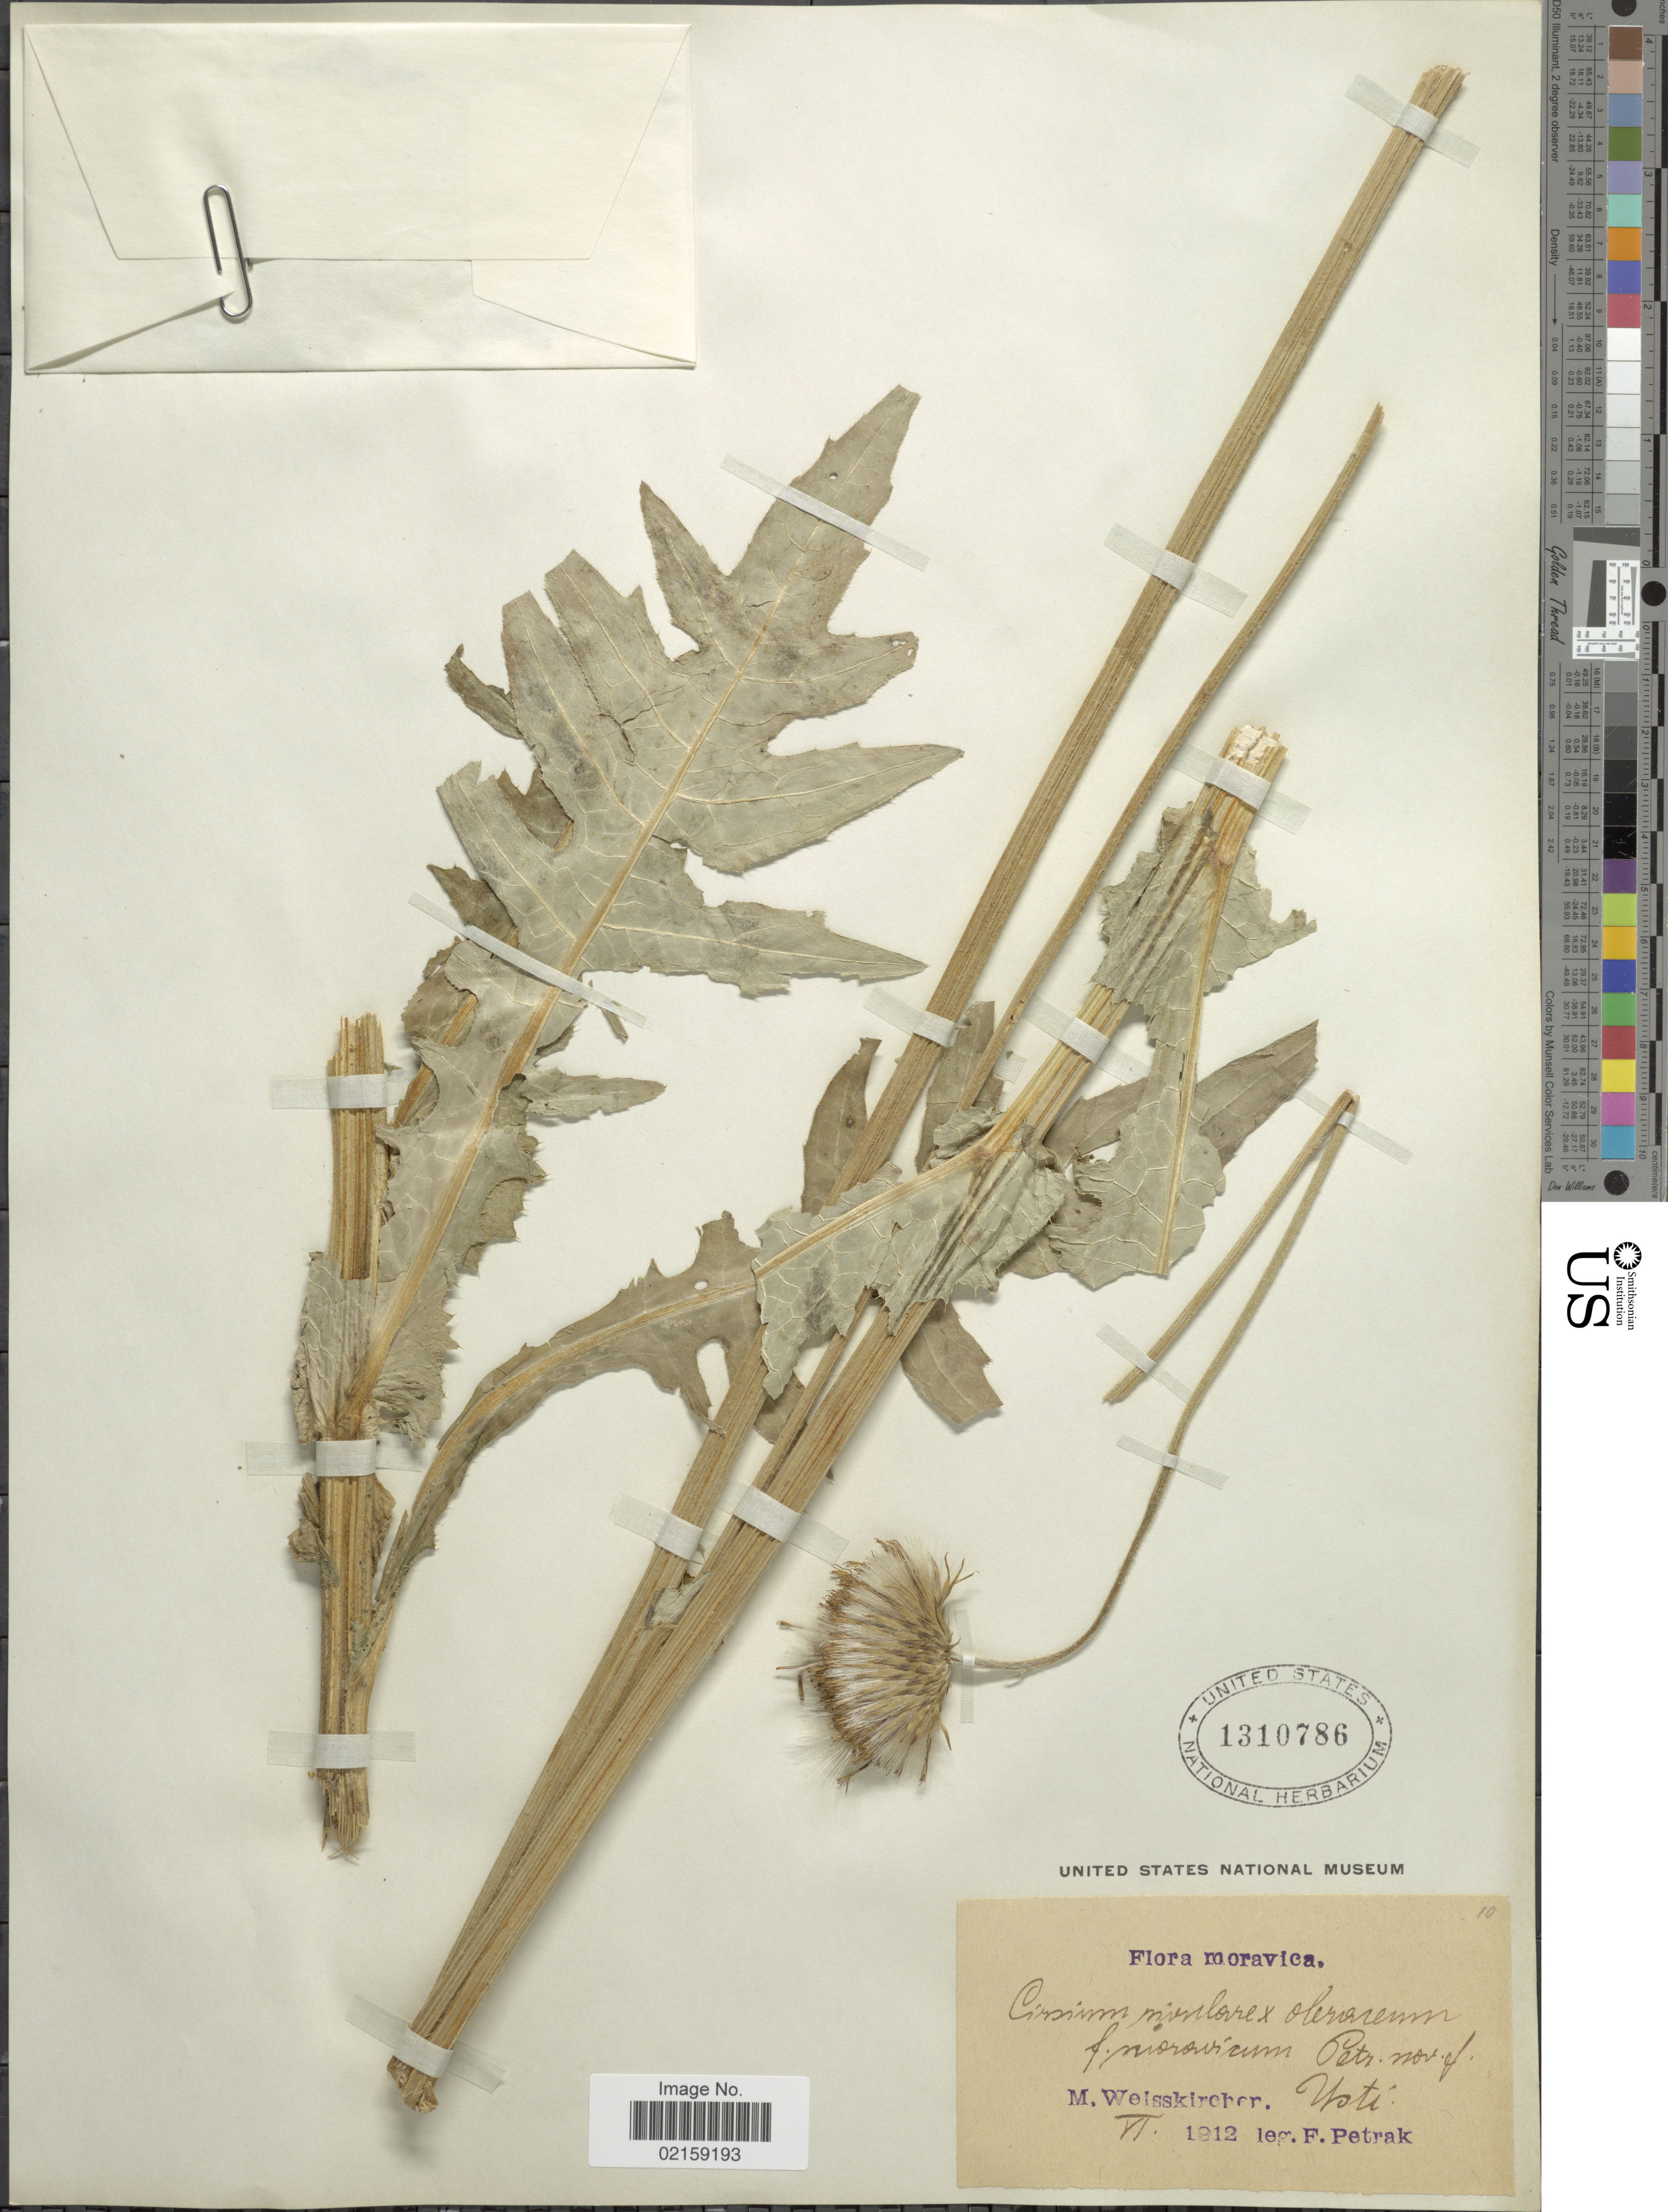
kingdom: Plantae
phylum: Tracheophyta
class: Magnoliopsida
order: Asterales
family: Asteraceae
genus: Cirsium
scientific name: Cirsium rivulare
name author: (Jacq.) All.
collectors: F. Petrak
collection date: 1912-06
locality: M. Weisskircher, Usti [interpreted]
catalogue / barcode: US 1310786